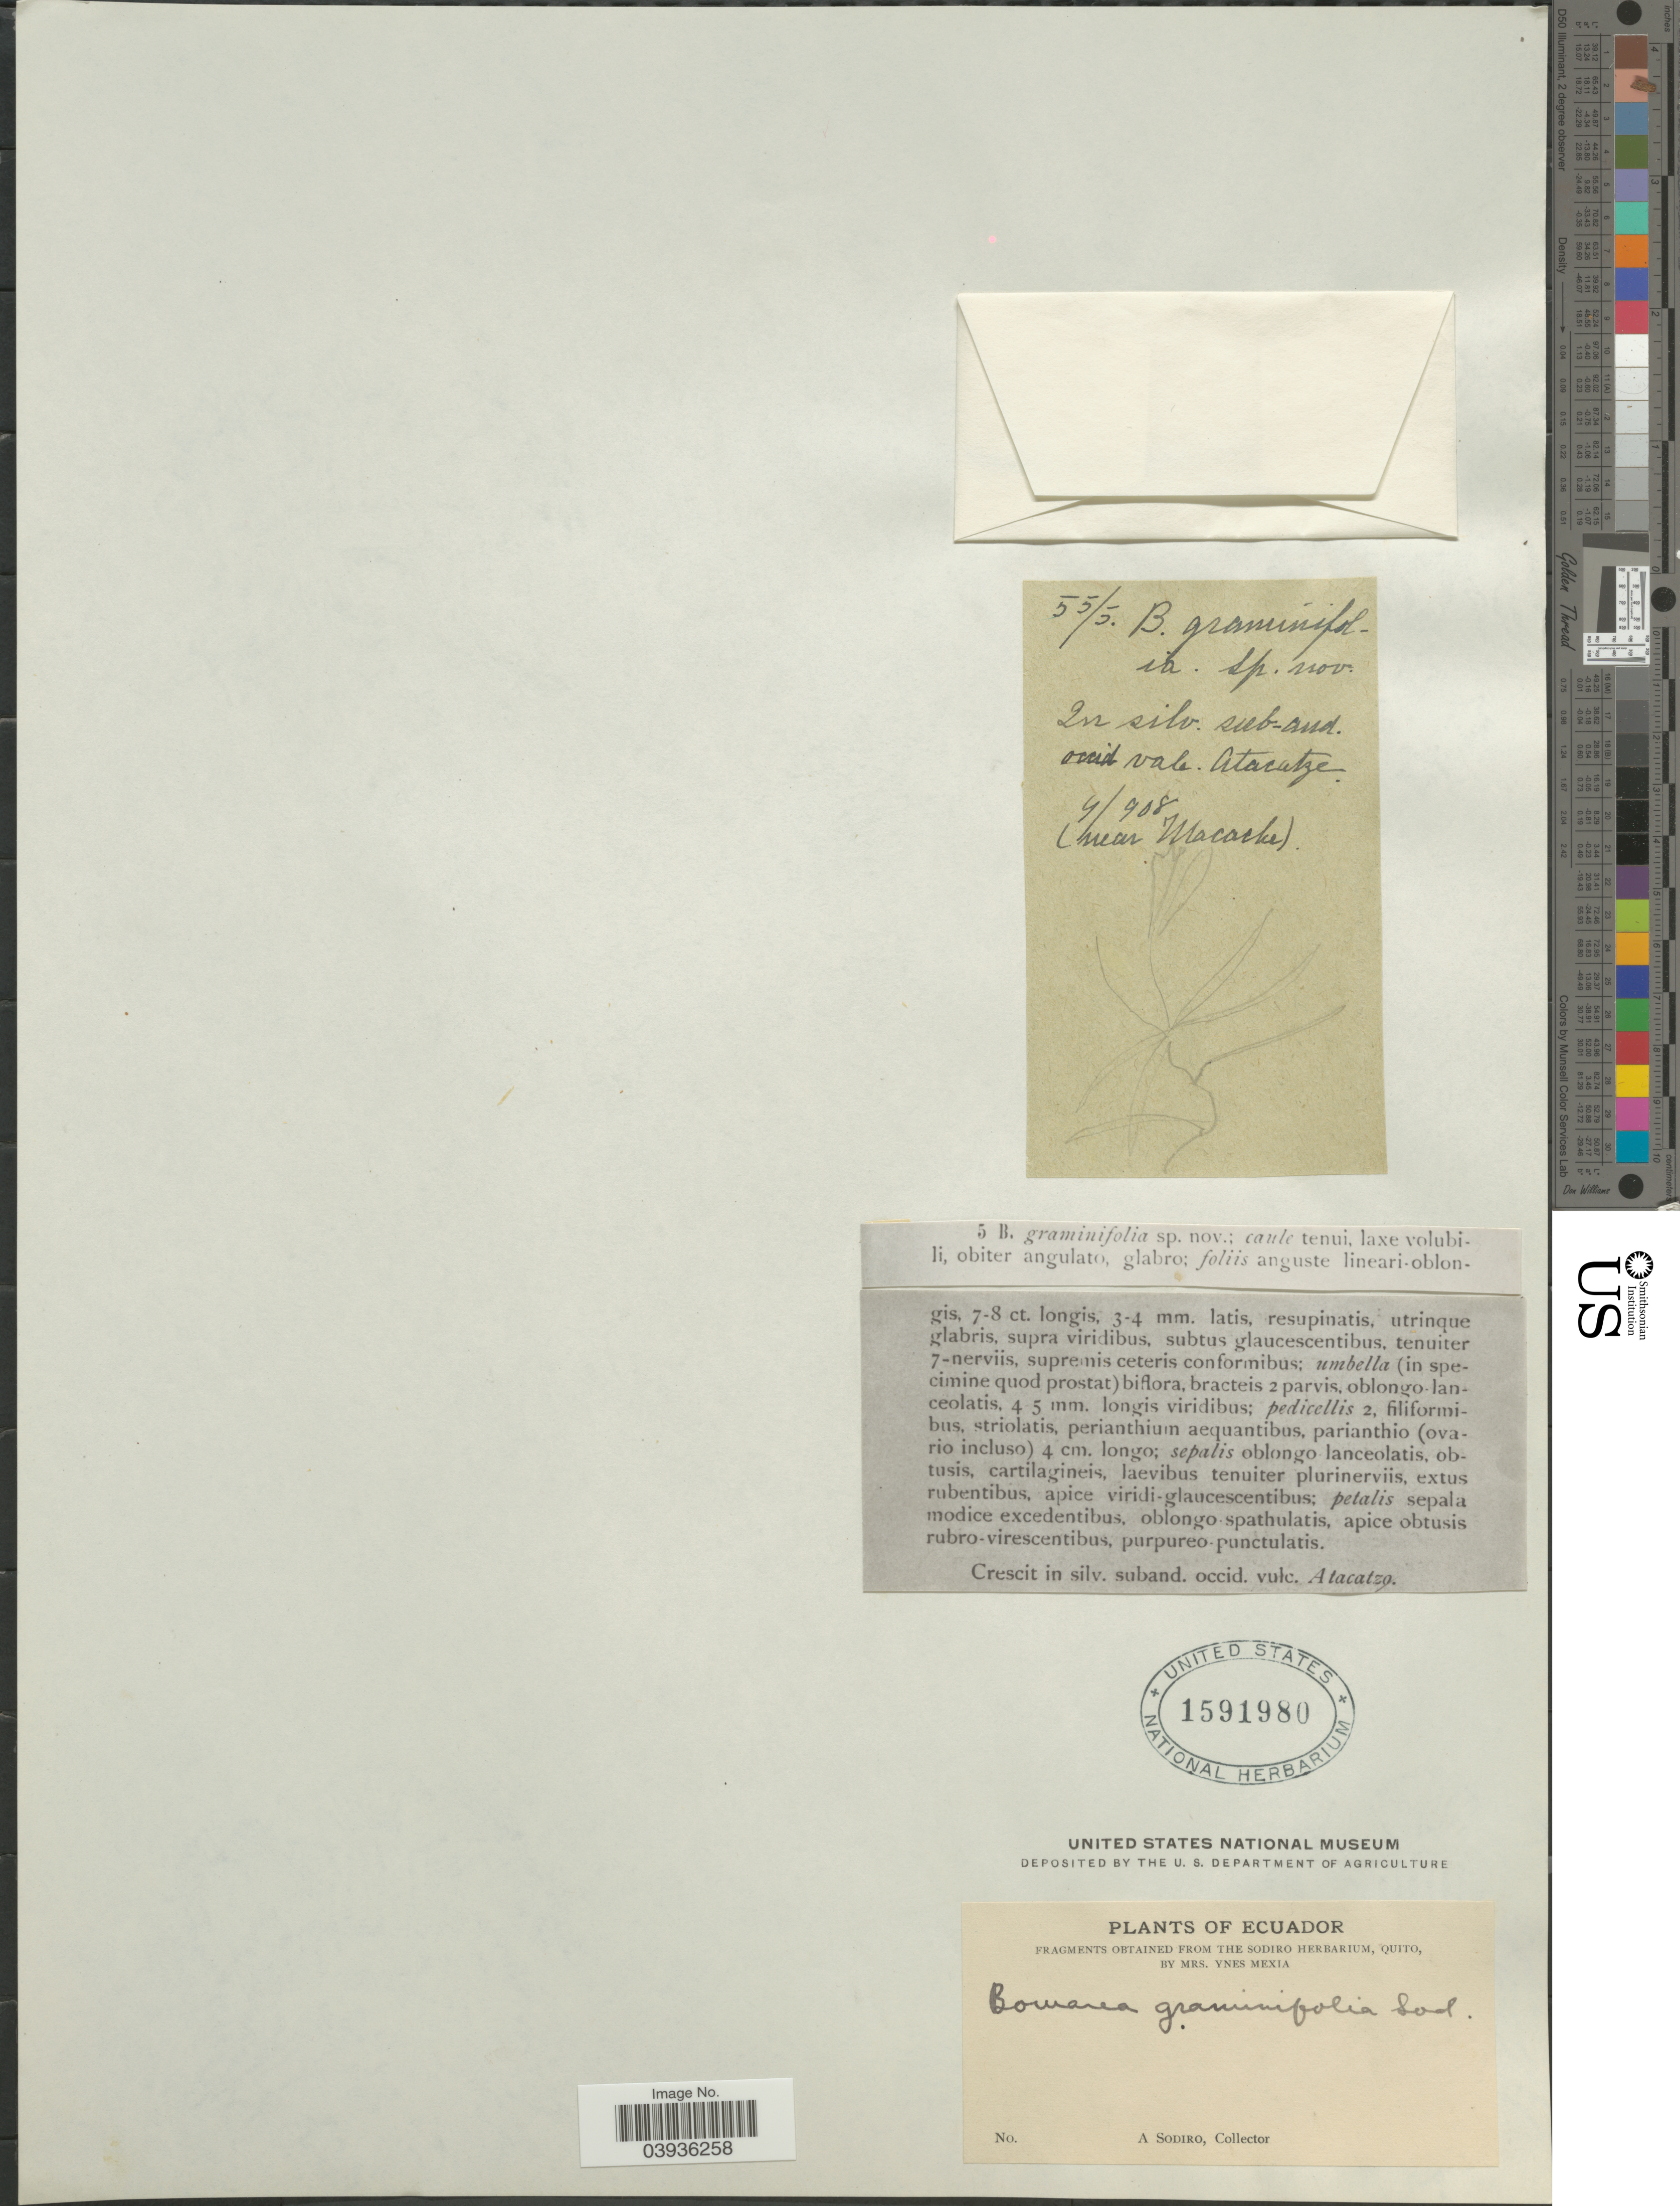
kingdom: Plantae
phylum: Tracheophyta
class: Liliopsida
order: Liliales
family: Alstroemeriaceae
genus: Bomarea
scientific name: Bomarea graminifolia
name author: Sodiro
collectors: A. Sodiro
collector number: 55/5B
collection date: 1908-04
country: Ecuador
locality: In silv. sub-and. occid. vale. Atacatze.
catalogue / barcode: US 1591980